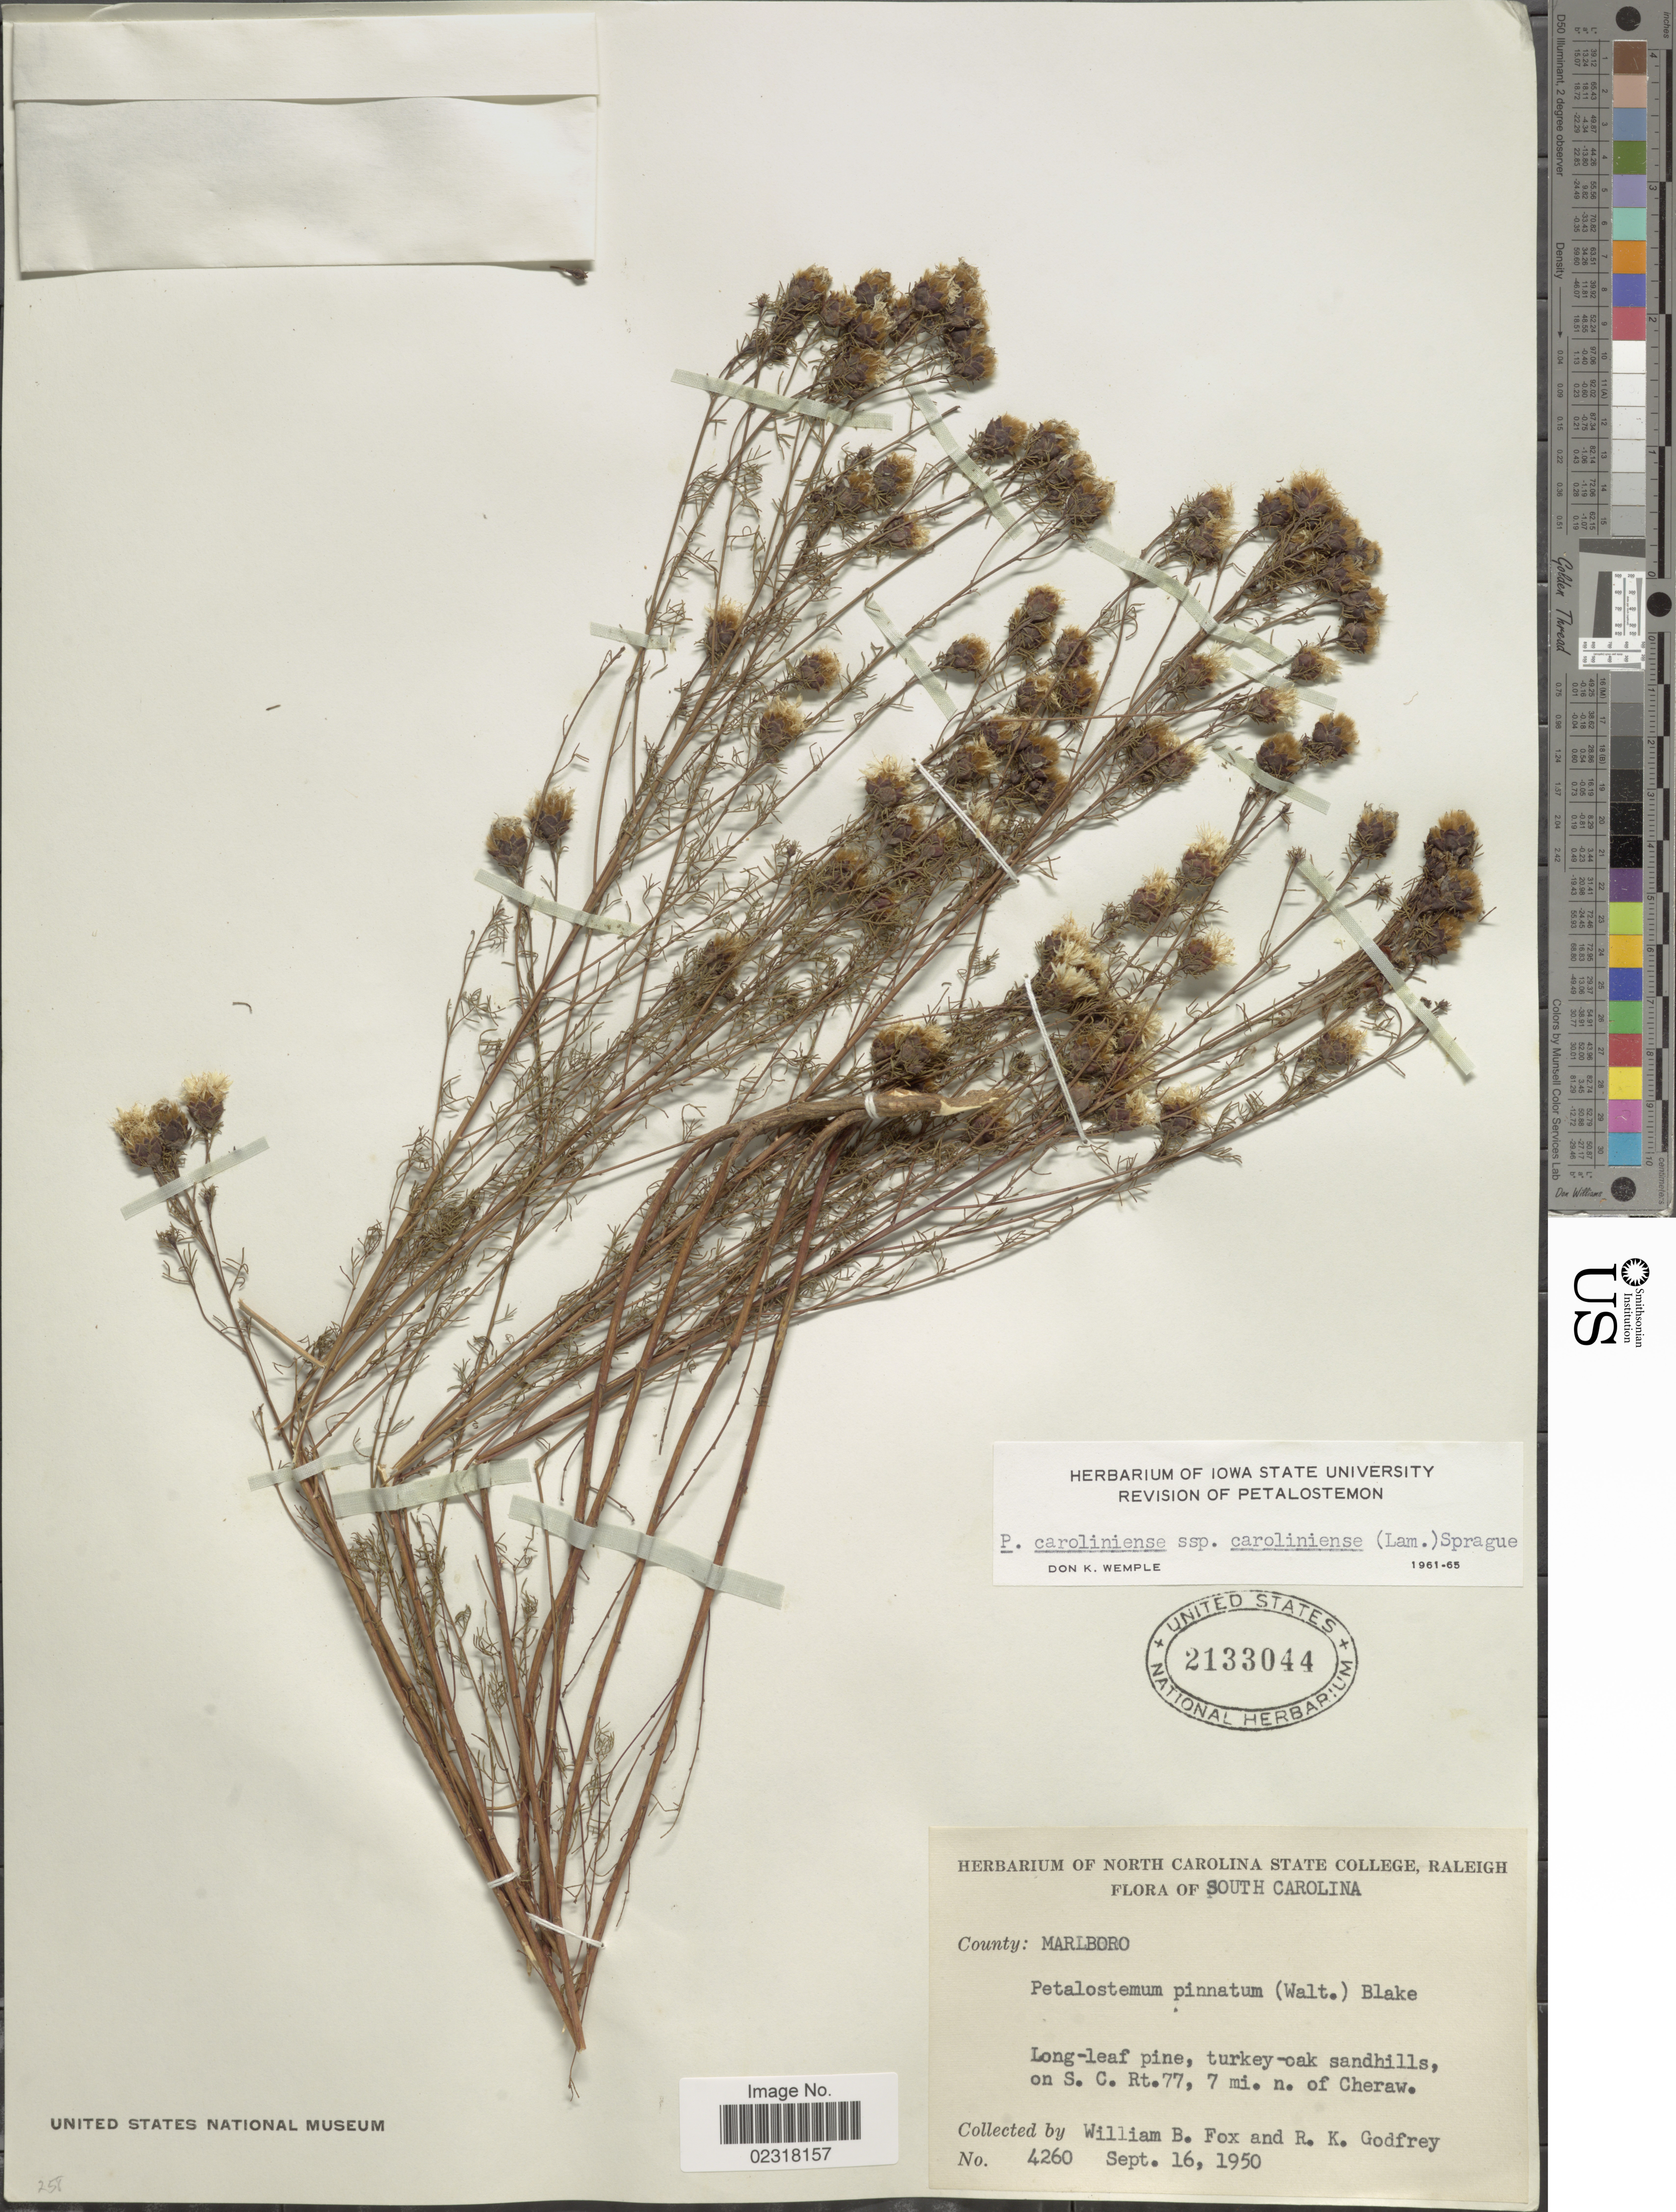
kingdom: Plantae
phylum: Tracheophyta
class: Magnoliopsida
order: Fabales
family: Fabaceae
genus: Dalea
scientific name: Dalea pinnata var. pinnata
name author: (J.F. Gmel.) Barneby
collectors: W. B. Fox & R. K. Godfrey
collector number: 4260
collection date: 1950-09-16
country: United States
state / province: South Carolina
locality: County: Marlboro, long-leaf pine, turkey-oak sandhills, on S.C. Rt. 77, 7 mi. of Cheraw.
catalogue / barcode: US 2133044